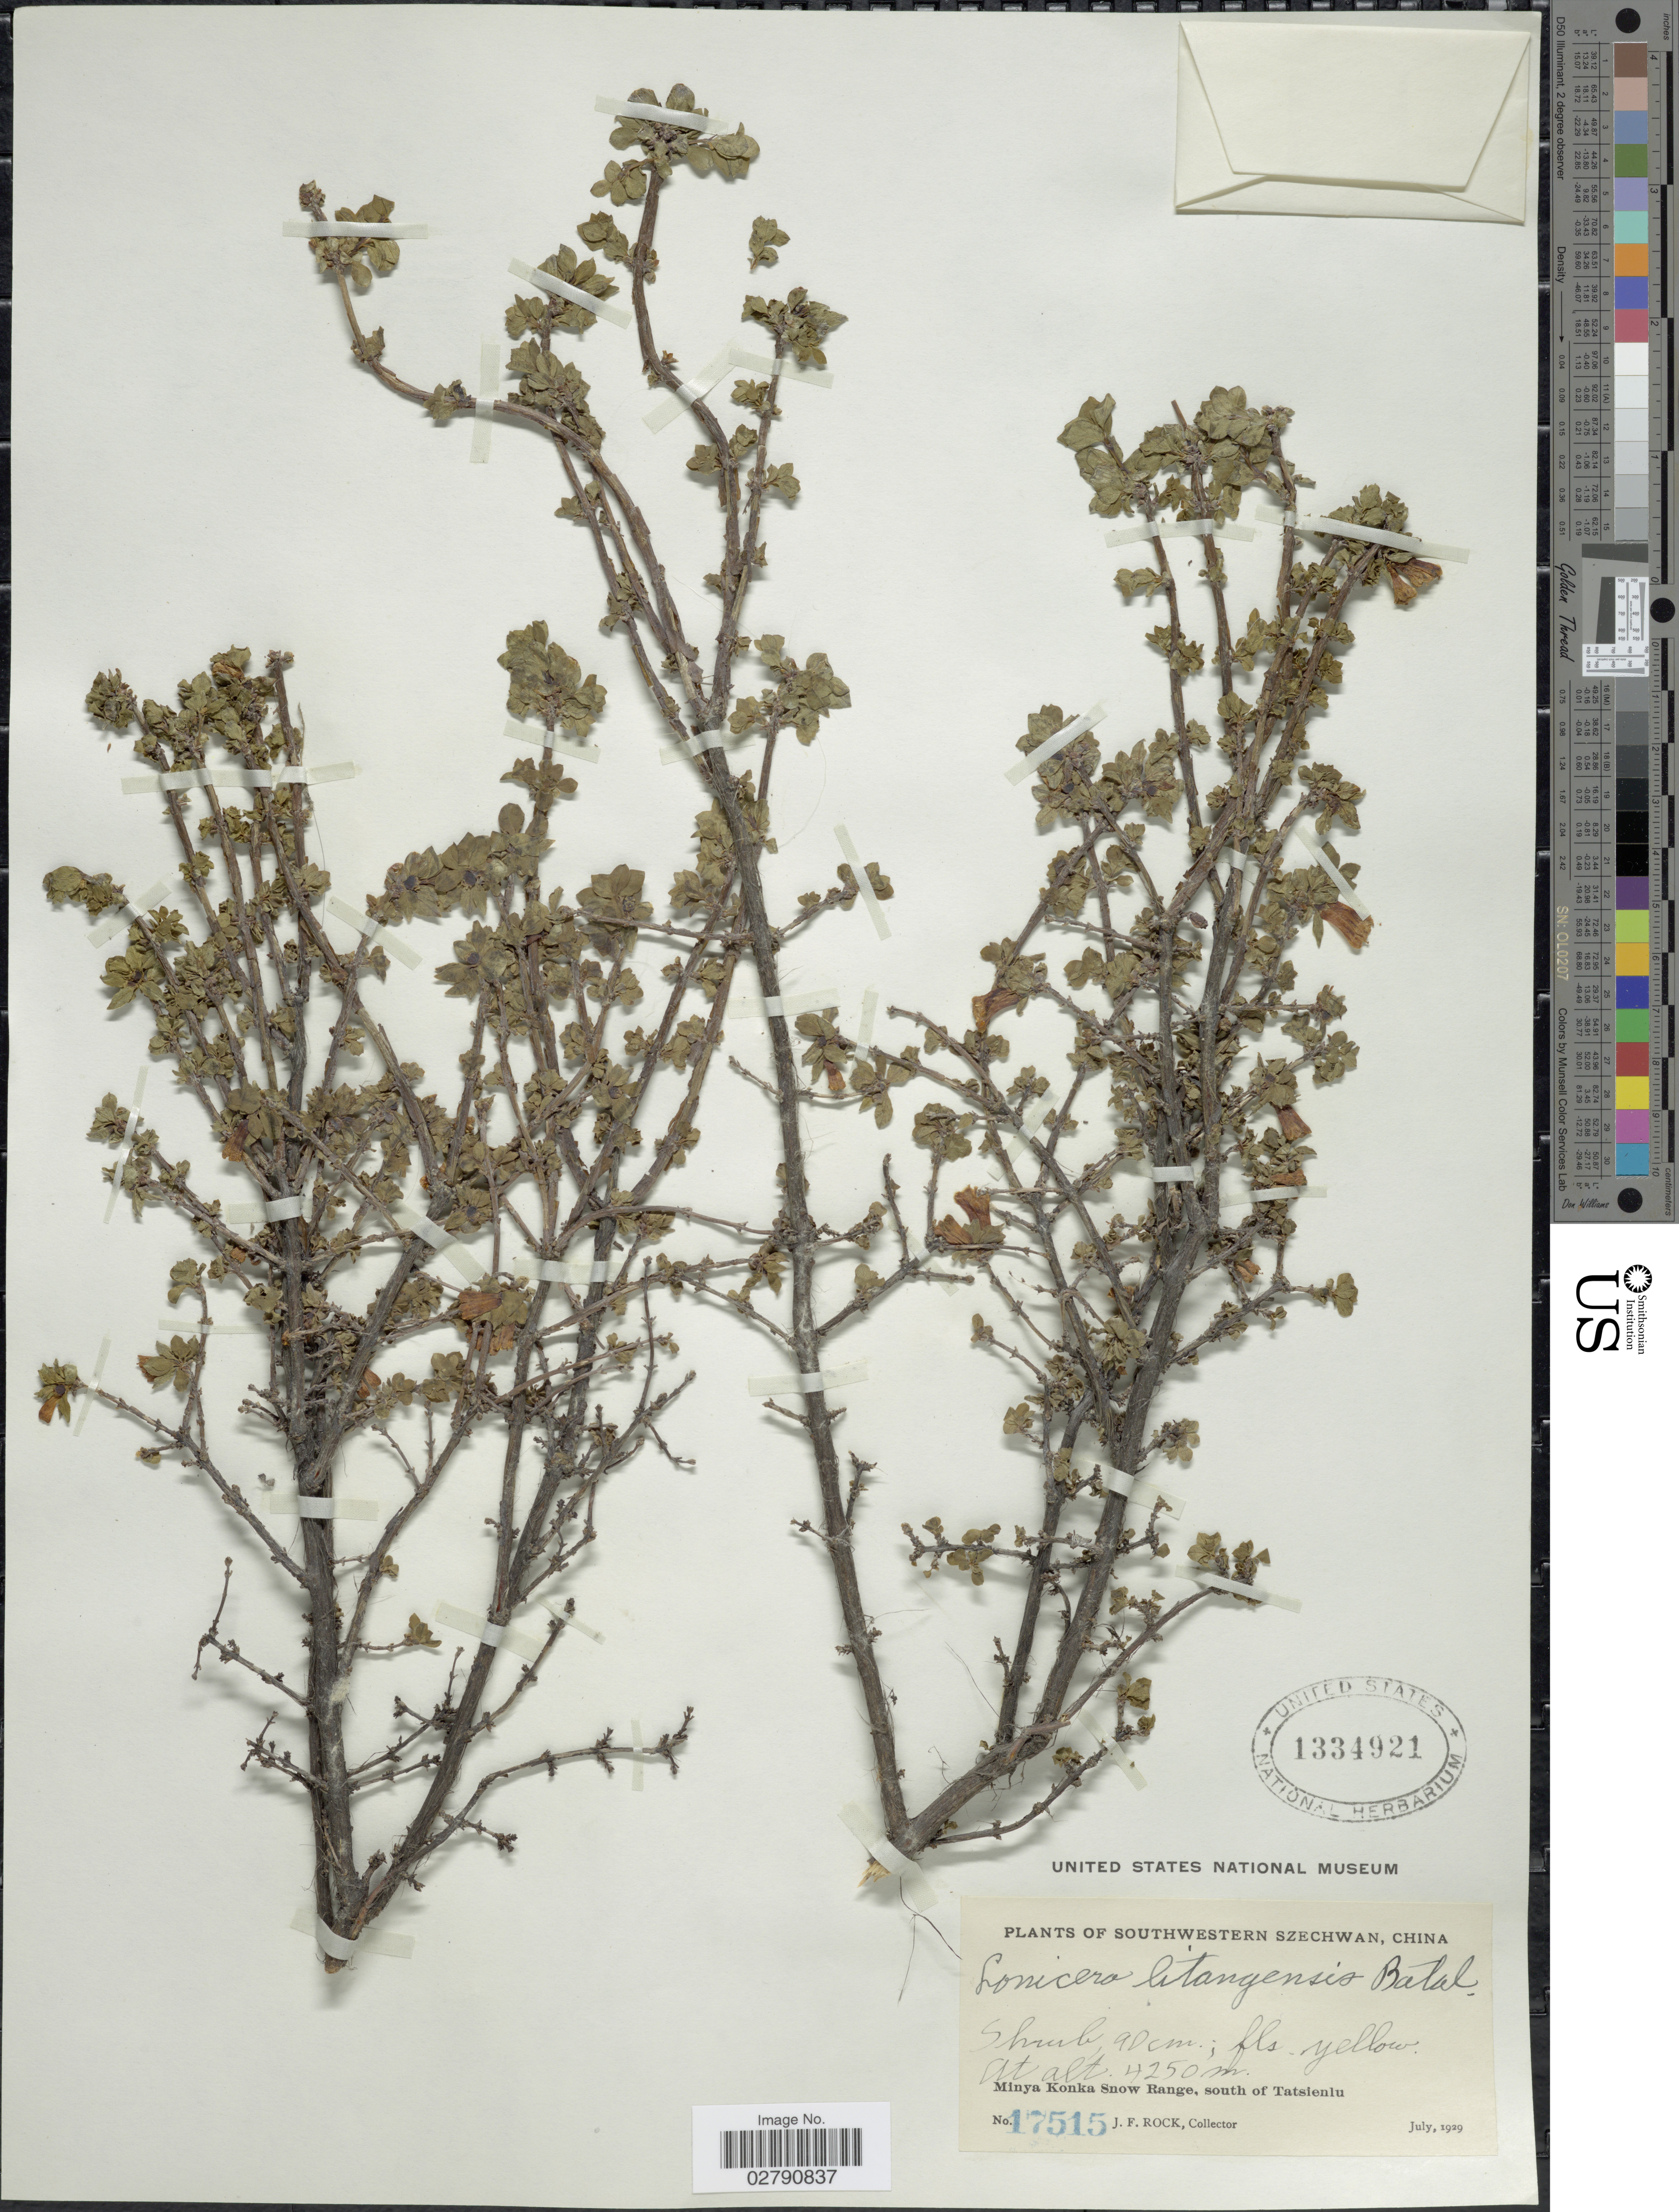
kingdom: Plantae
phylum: Tracheophyta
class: Magnoliopsida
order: Dipsacales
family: Caprifoliaceae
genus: Lonicera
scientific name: Lonicera litangensis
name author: Batalin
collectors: J. Rock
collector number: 17515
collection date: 1929-07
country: China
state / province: Sichuan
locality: Southwestern Szechwan. Minya Konka Snow Range, south of Tatsienlu.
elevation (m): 4250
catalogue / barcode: US 1334921